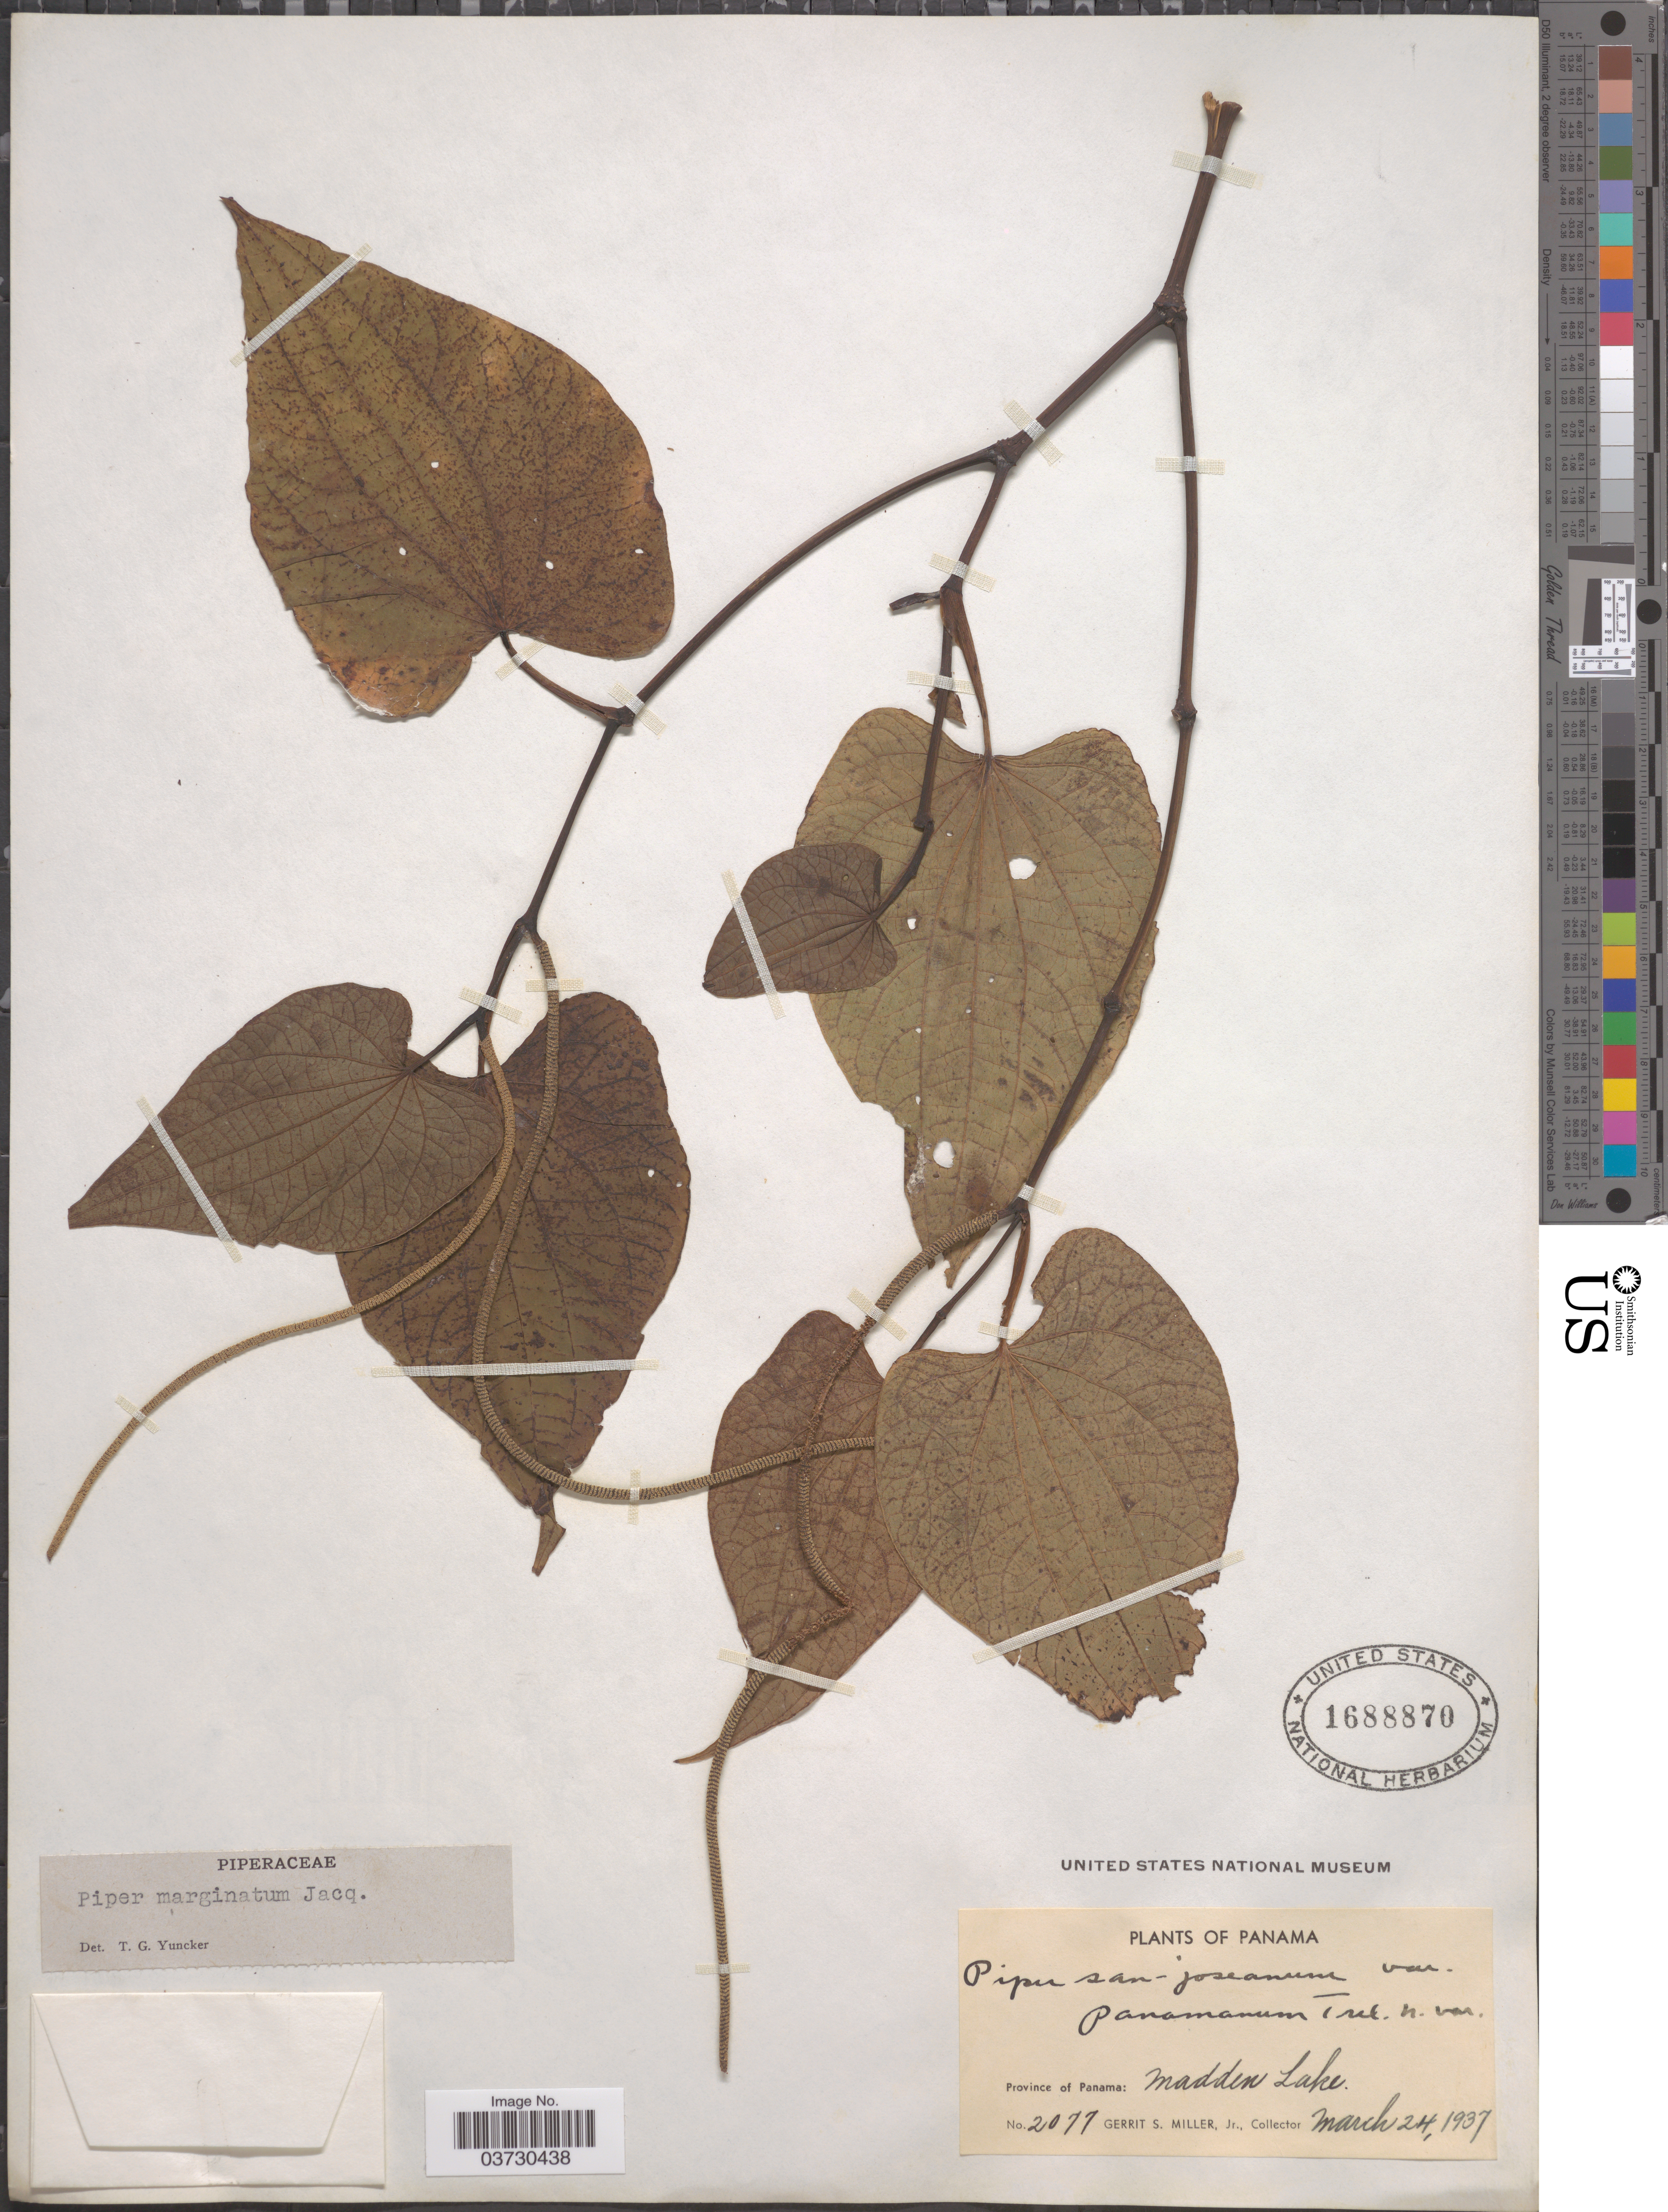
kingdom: Plantae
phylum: Tracheophyta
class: Magnoliopsida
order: Piperales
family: Piperaceae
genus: Piper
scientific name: Piper marginatum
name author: Jacq.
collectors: G. S. Miller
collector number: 2077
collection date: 1937-03-24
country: Panama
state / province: Panamá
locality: Madden Lake.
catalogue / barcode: US 1688870